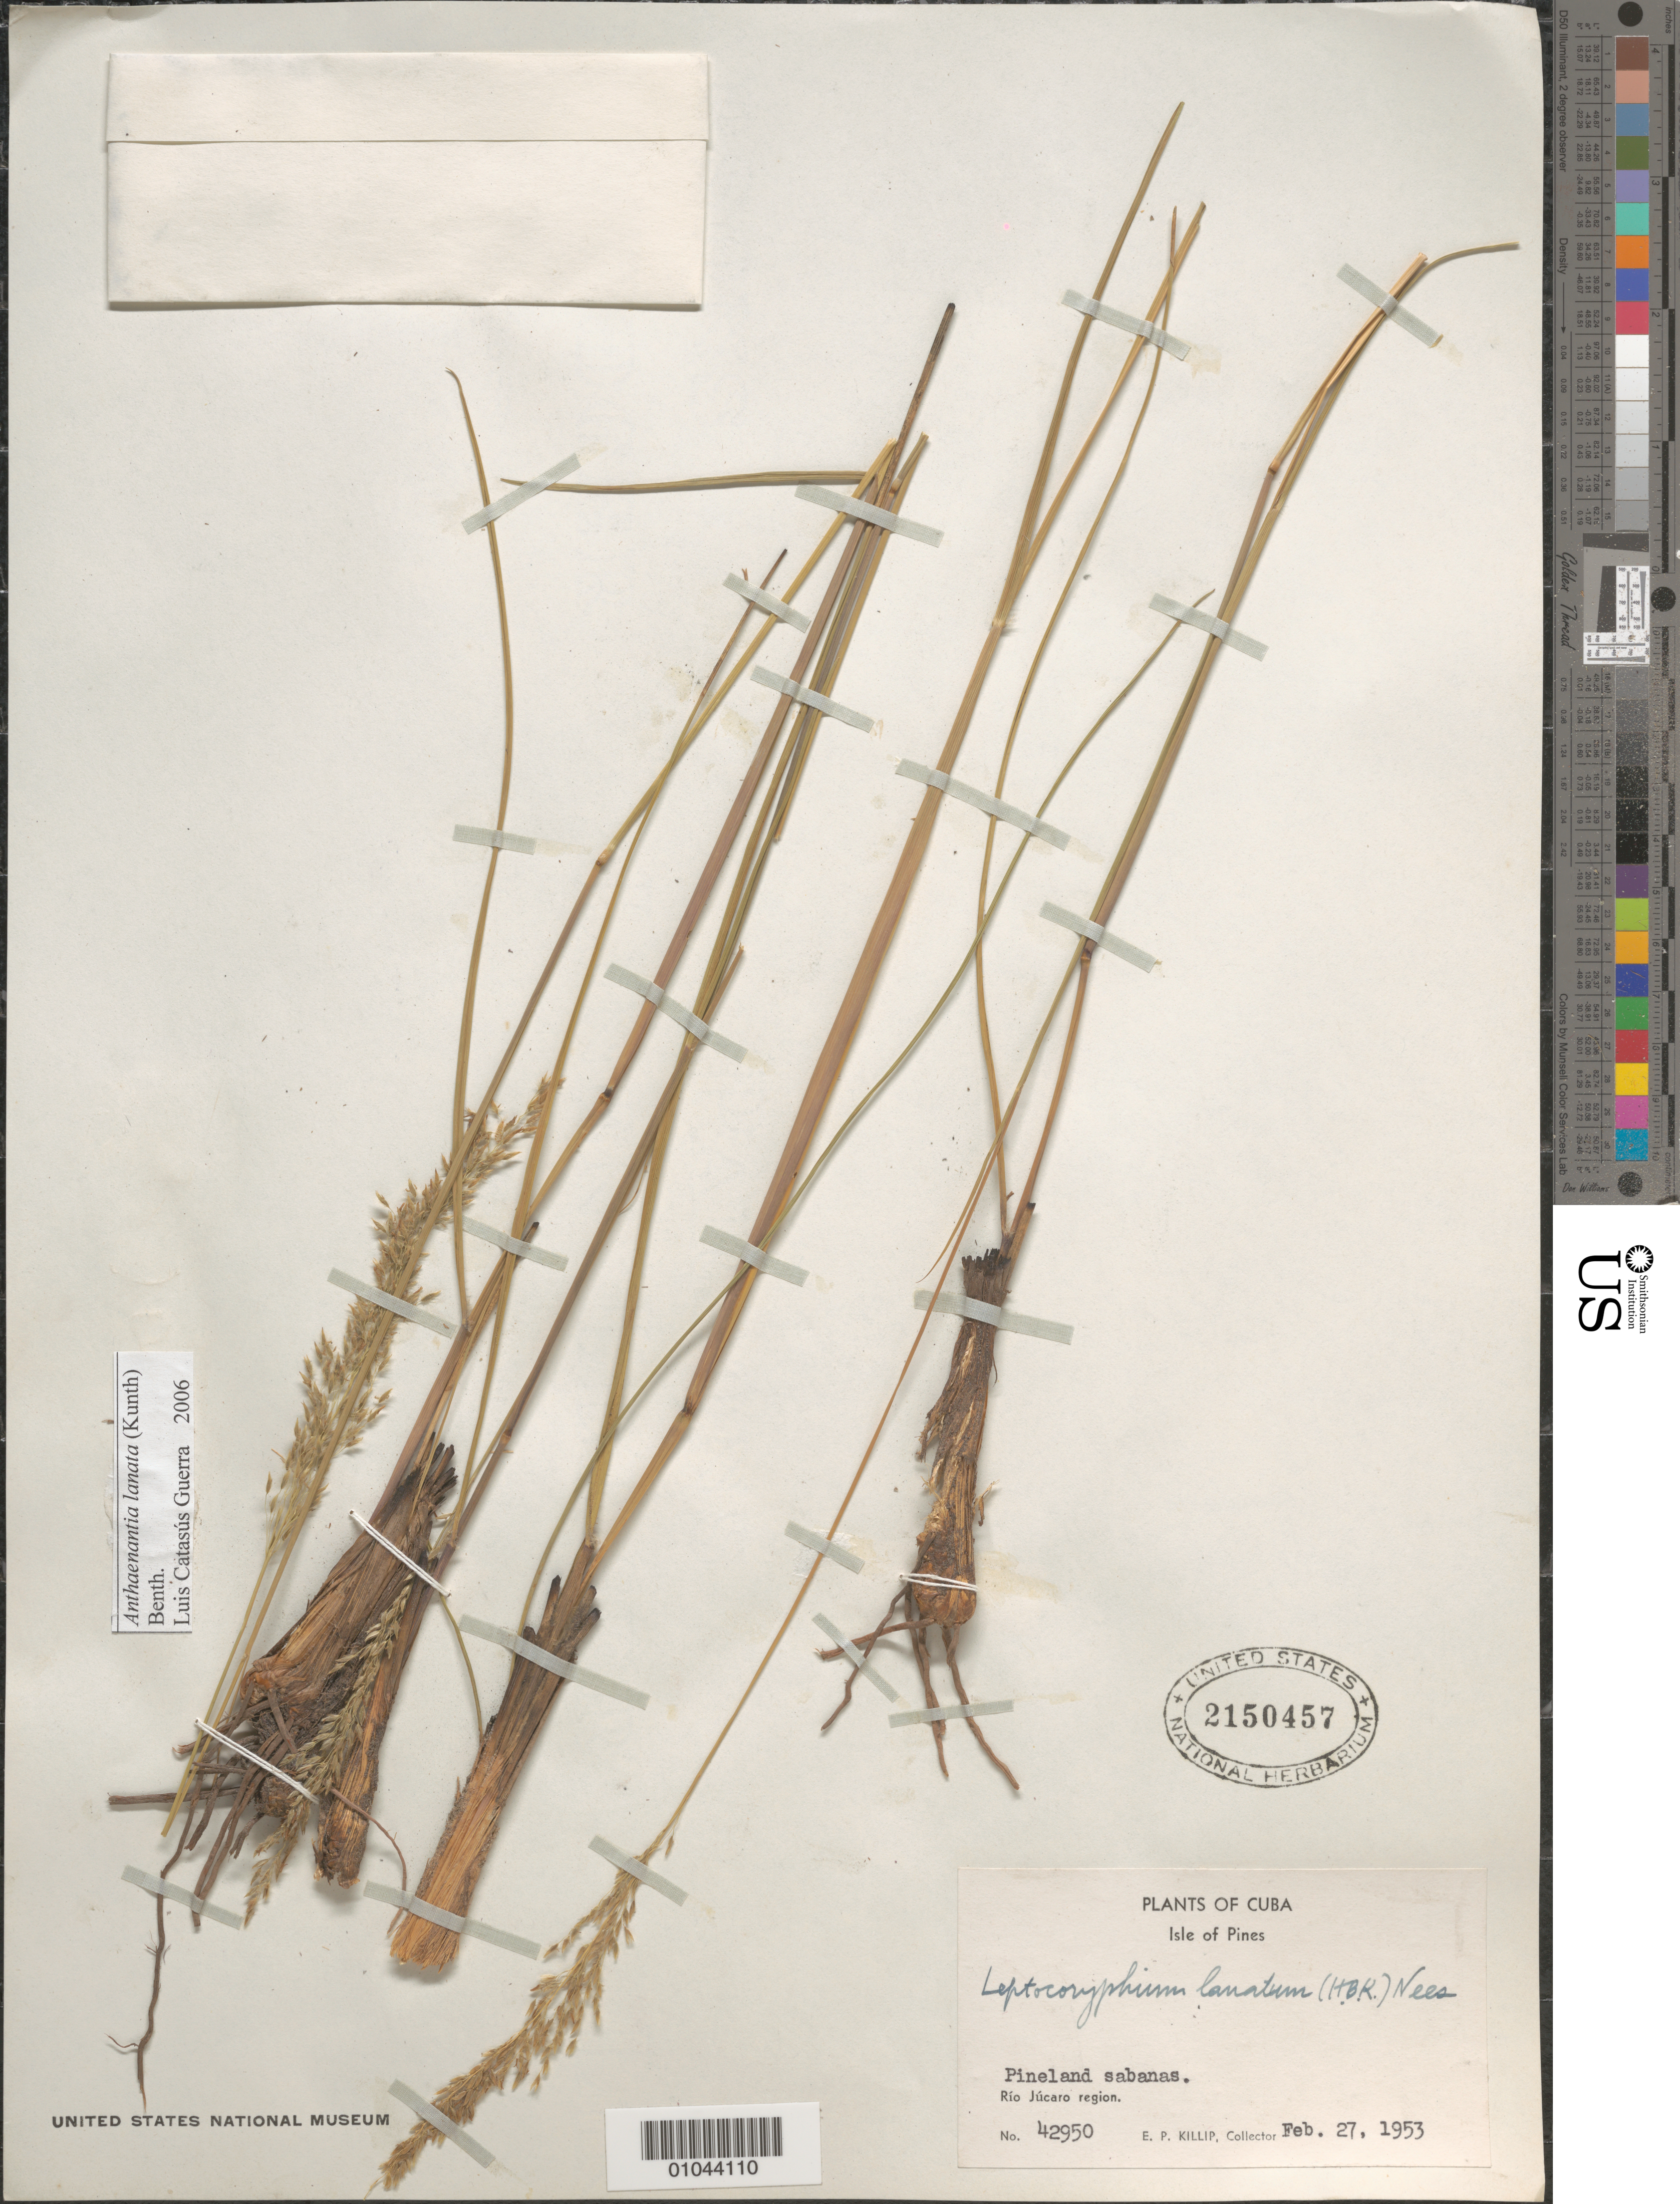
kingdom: Plantae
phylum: Tracheophyta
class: Liliopsida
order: Poales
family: Poaceae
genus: Leptocoryphium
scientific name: Leptocoryphium lanatum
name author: (Kunth) Nees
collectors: E. P. Killip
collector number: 42950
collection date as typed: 27 Feb 1953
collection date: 1953-02-27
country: Cuba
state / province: Isla de la Juventud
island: Isla de la Juventud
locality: Rio Jucaro region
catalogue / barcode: US 2150457